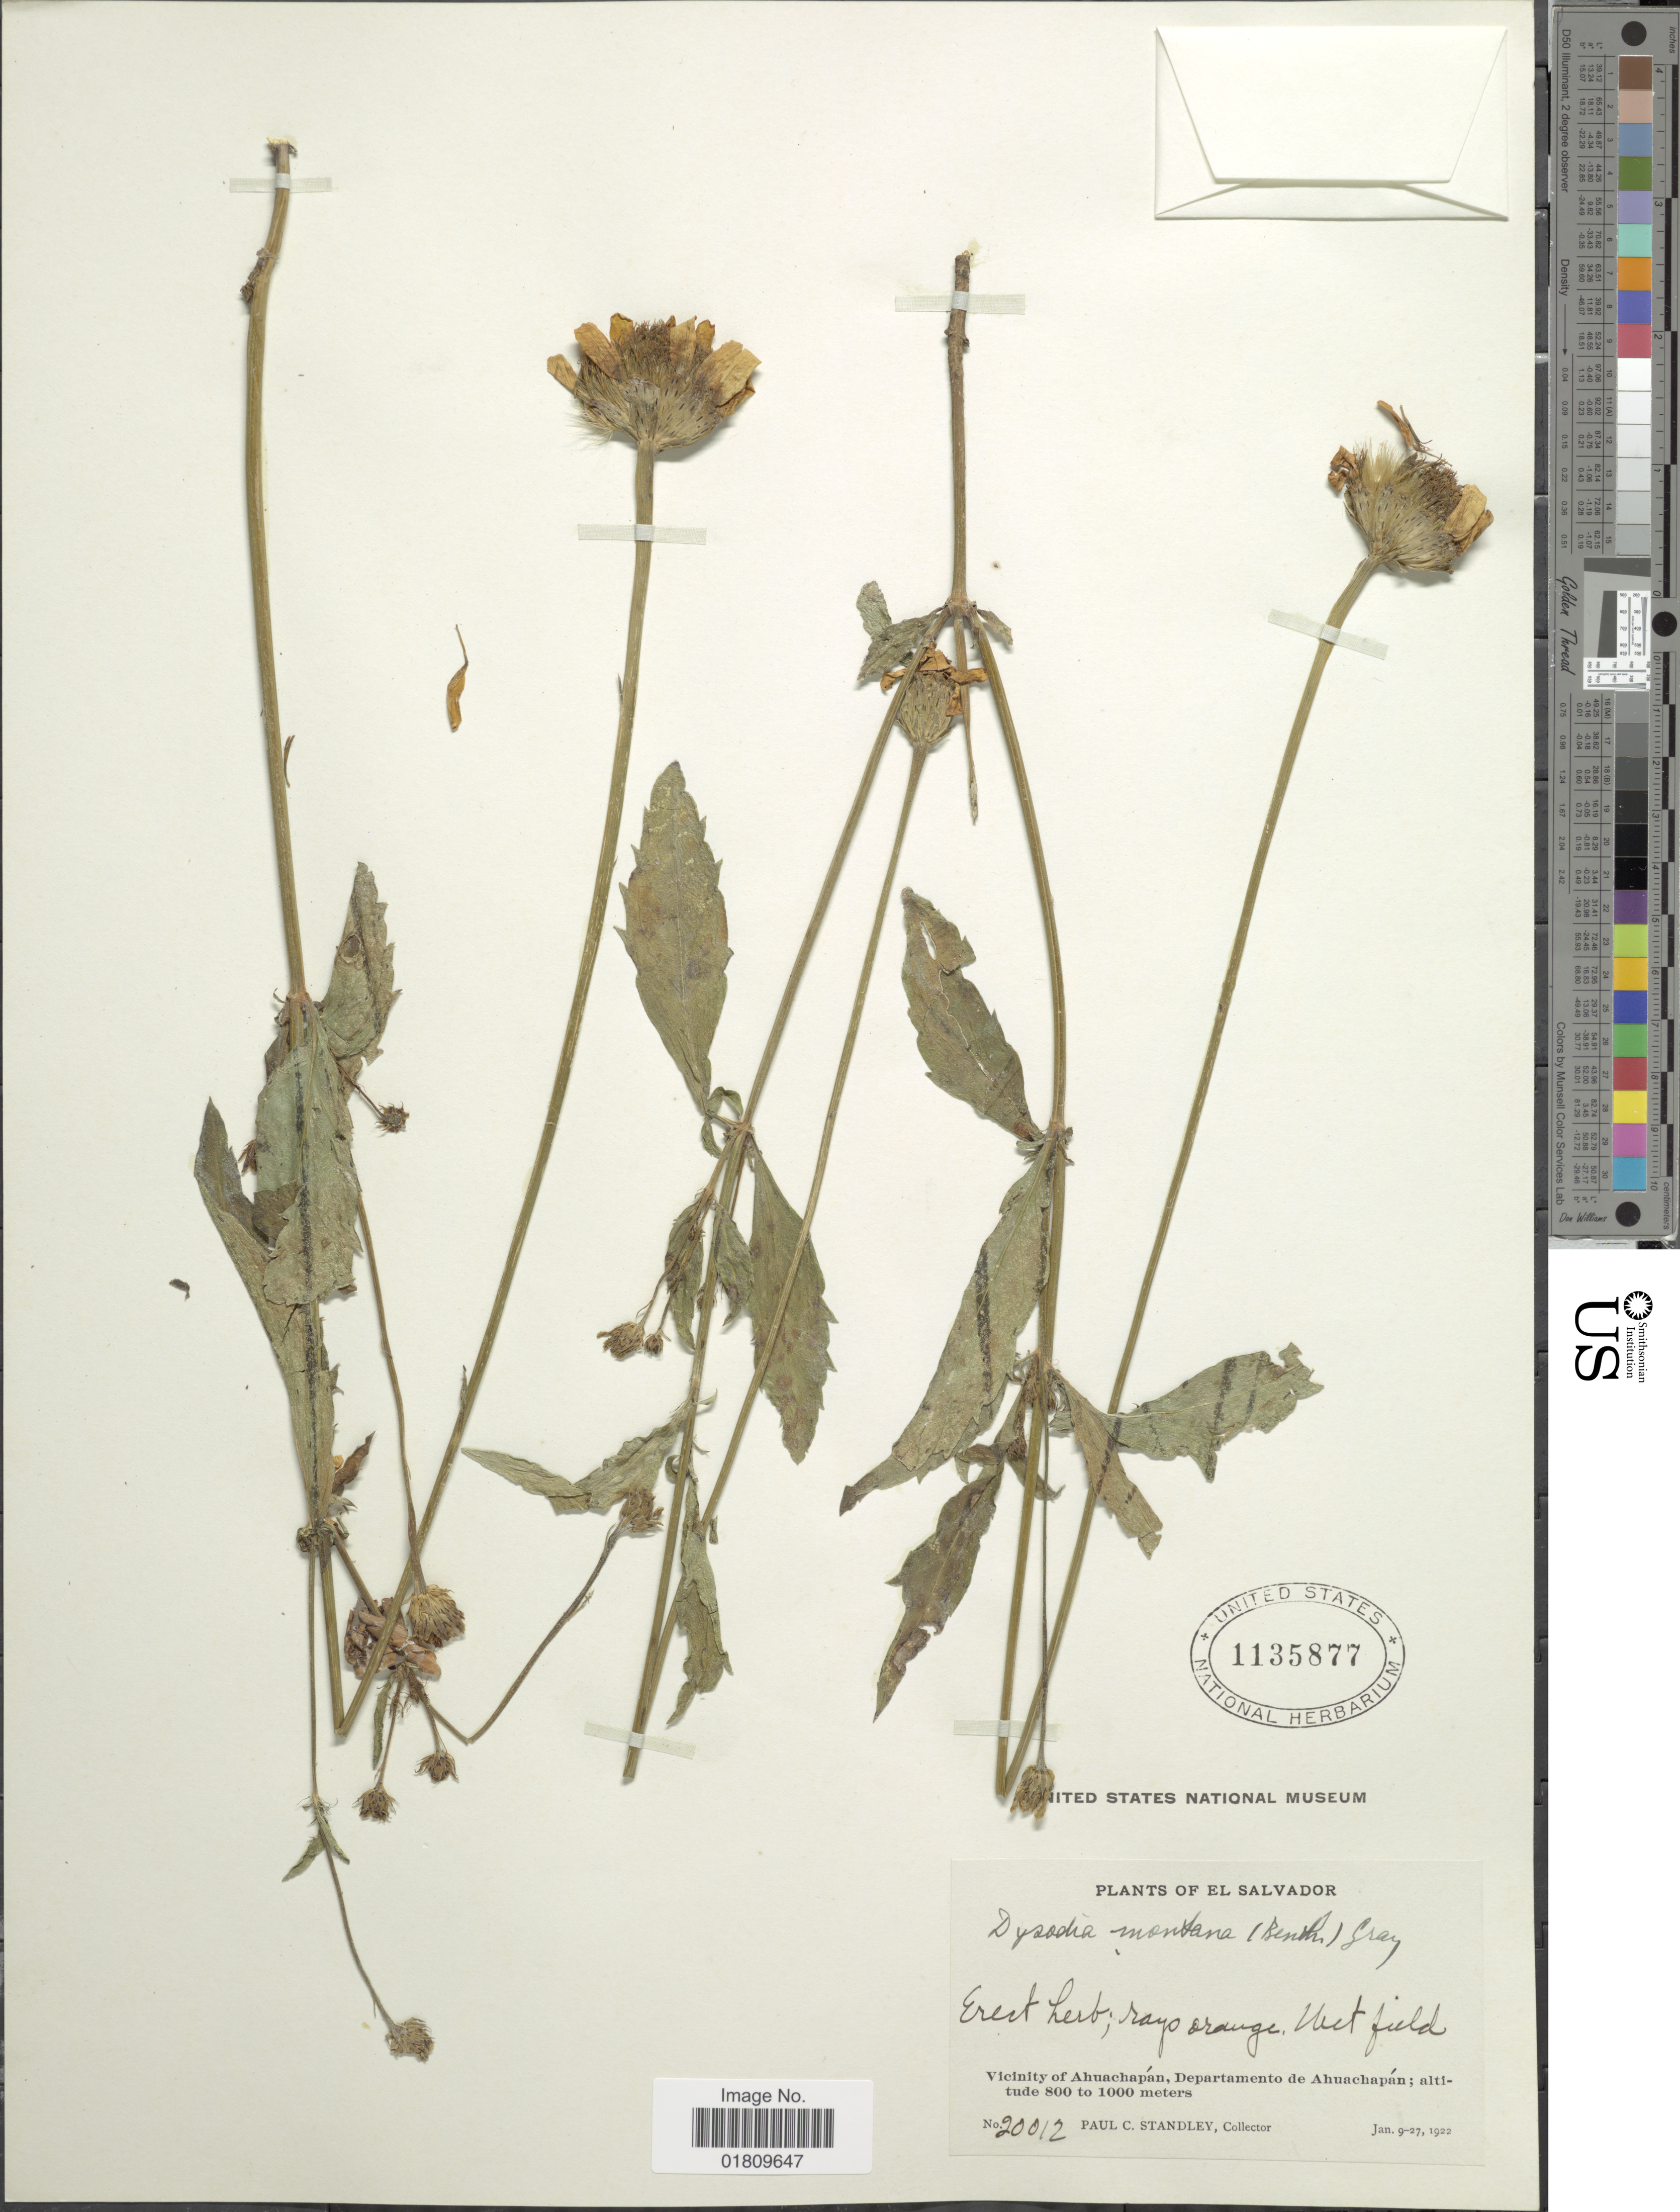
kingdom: Plantae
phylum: Tracheophyta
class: Magnoliopsida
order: Asterales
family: Asteraceae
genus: Dyssodia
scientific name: Dyssodia montana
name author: (Benth.) A. Gray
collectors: P. C. Standley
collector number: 20012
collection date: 1922-01-09/1922-01-27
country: El Salvador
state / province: Ahuachapan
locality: Wet field. vicinity of Ahuachapán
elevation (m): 800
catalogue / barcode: US 1135877